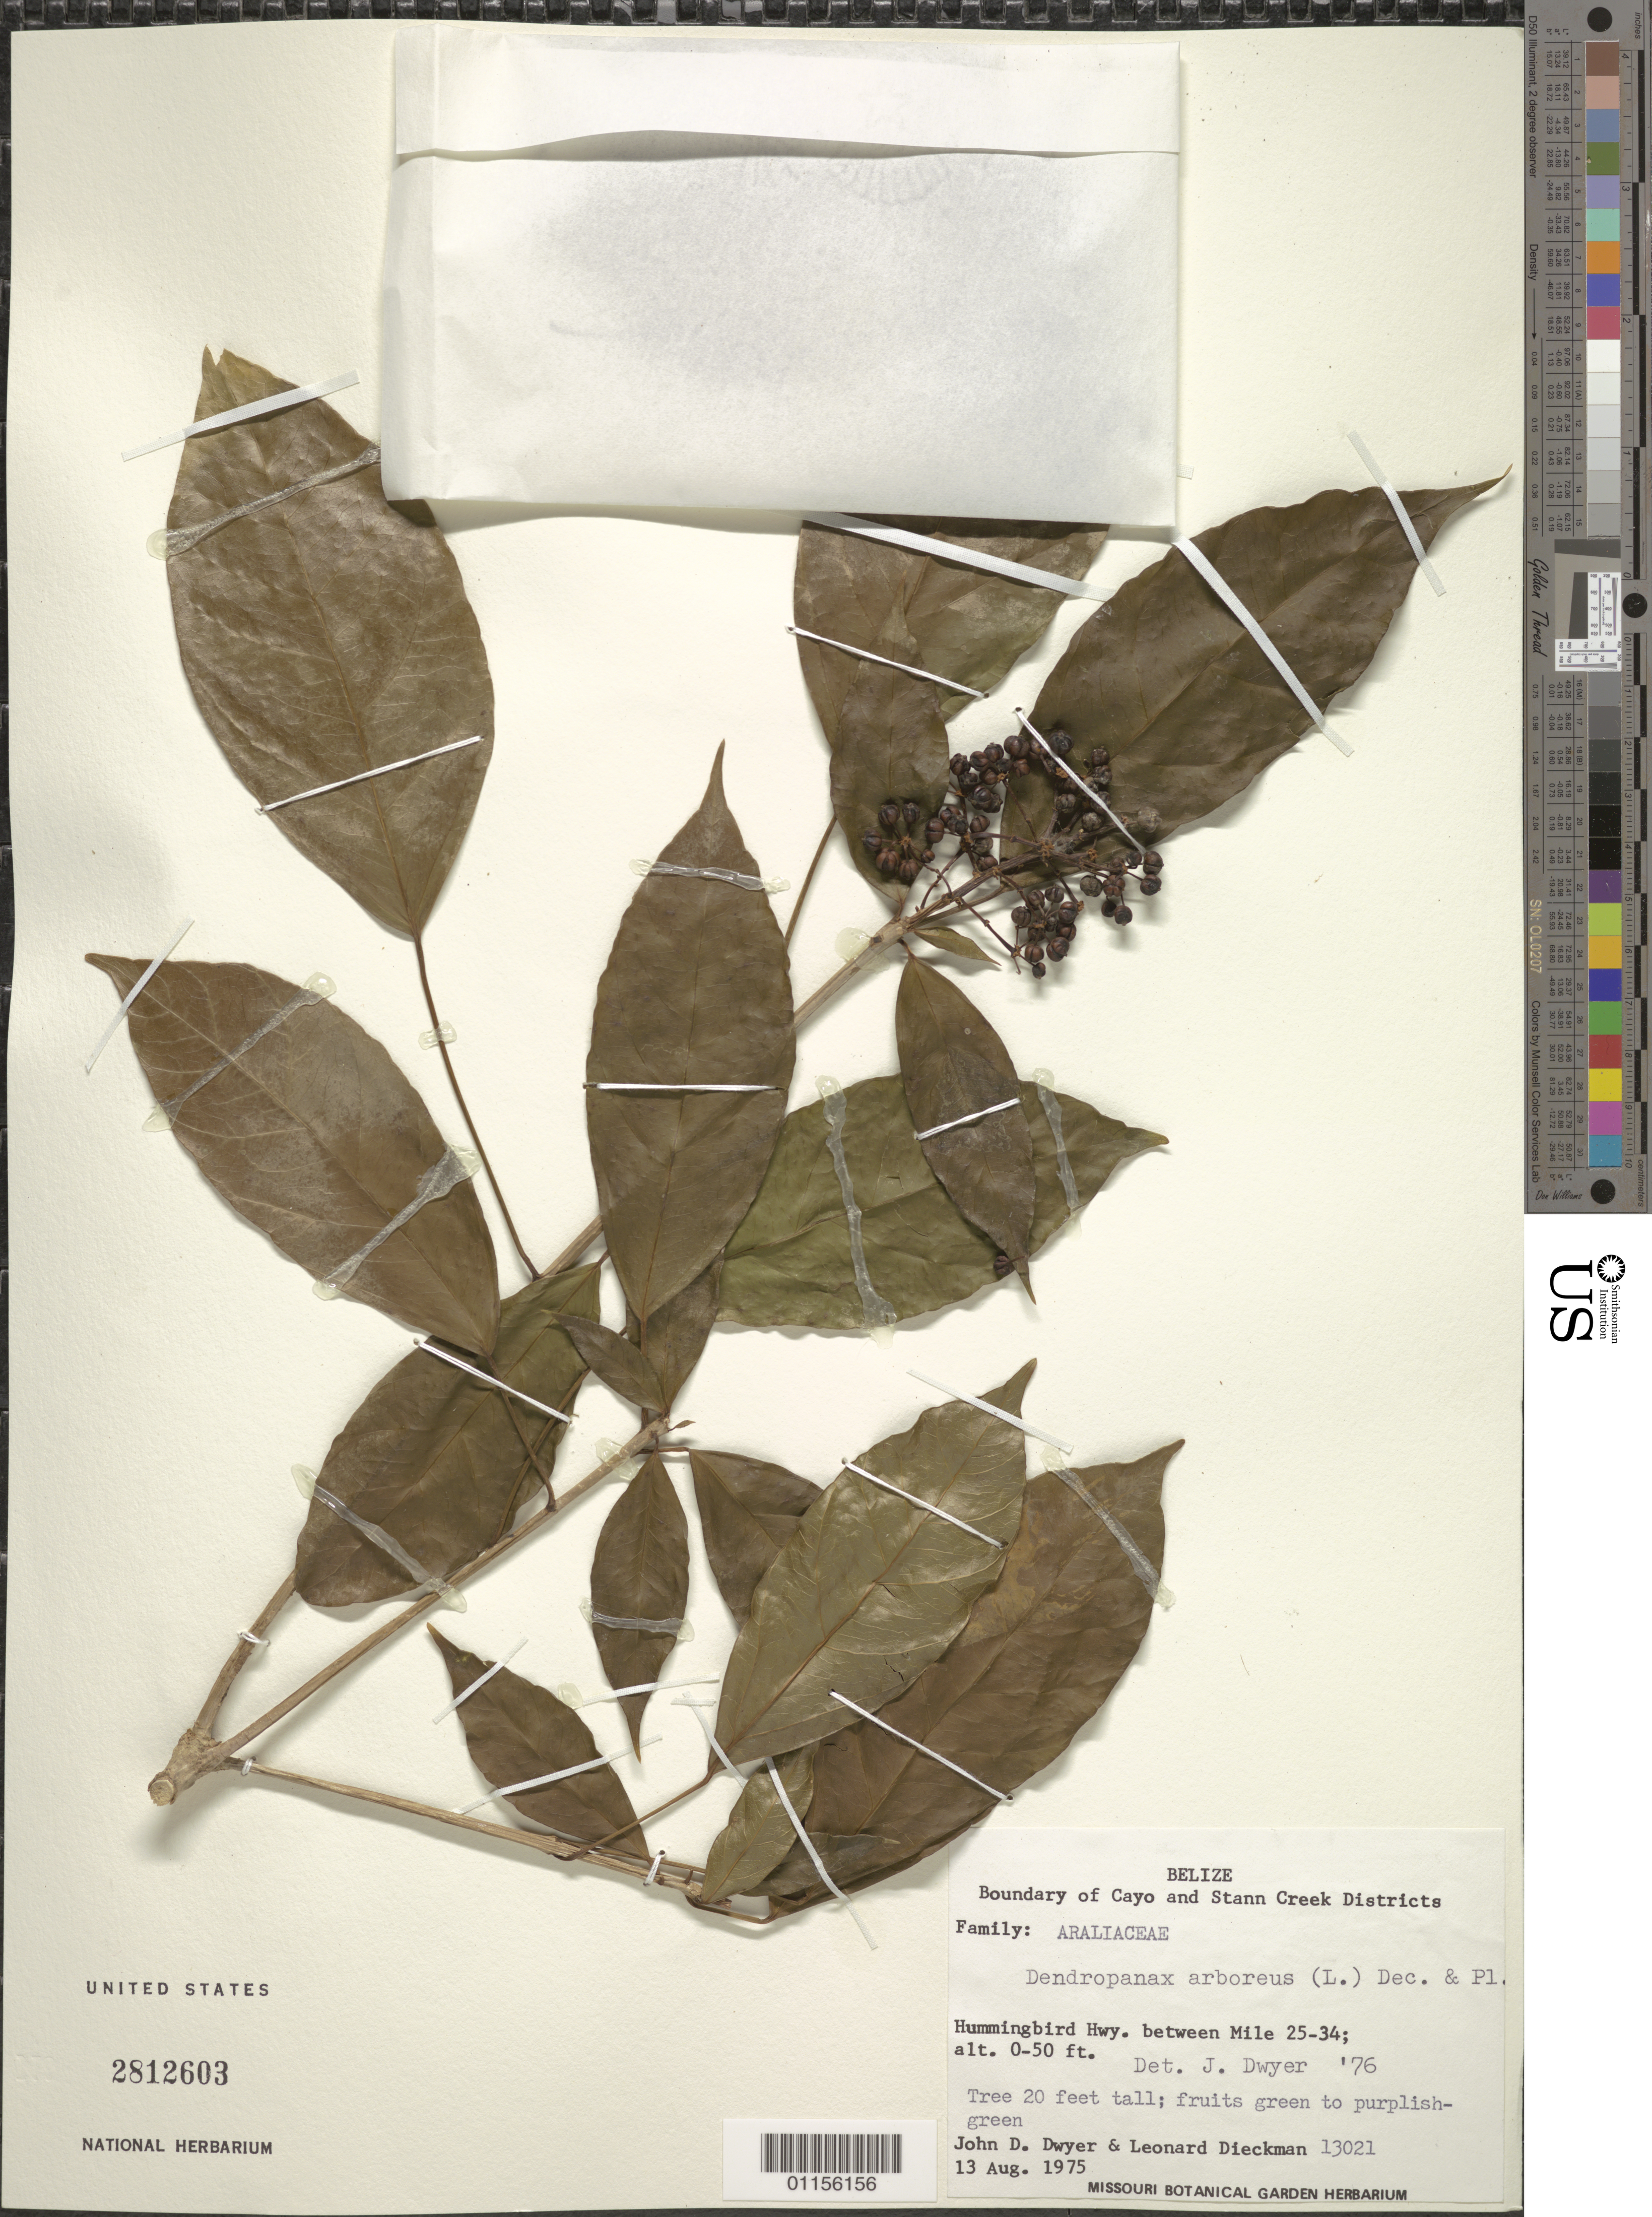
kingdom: Plantae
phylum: Tracheophyta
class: Magnoliopsida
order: Apiales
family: Araliaceae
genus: Dendropanax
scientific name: Dendropanax arboreus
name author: (L.) Decne. & Planch.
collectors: J. D. Dwyer & L. Dieckman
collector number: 13021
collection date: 1975-08-13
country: Belize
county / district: Stann Creek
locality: Boundary of Cayo. Hummingbird Hwy, between mi 25-34.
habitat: Tree.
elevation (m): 0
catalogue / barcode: US 2812603